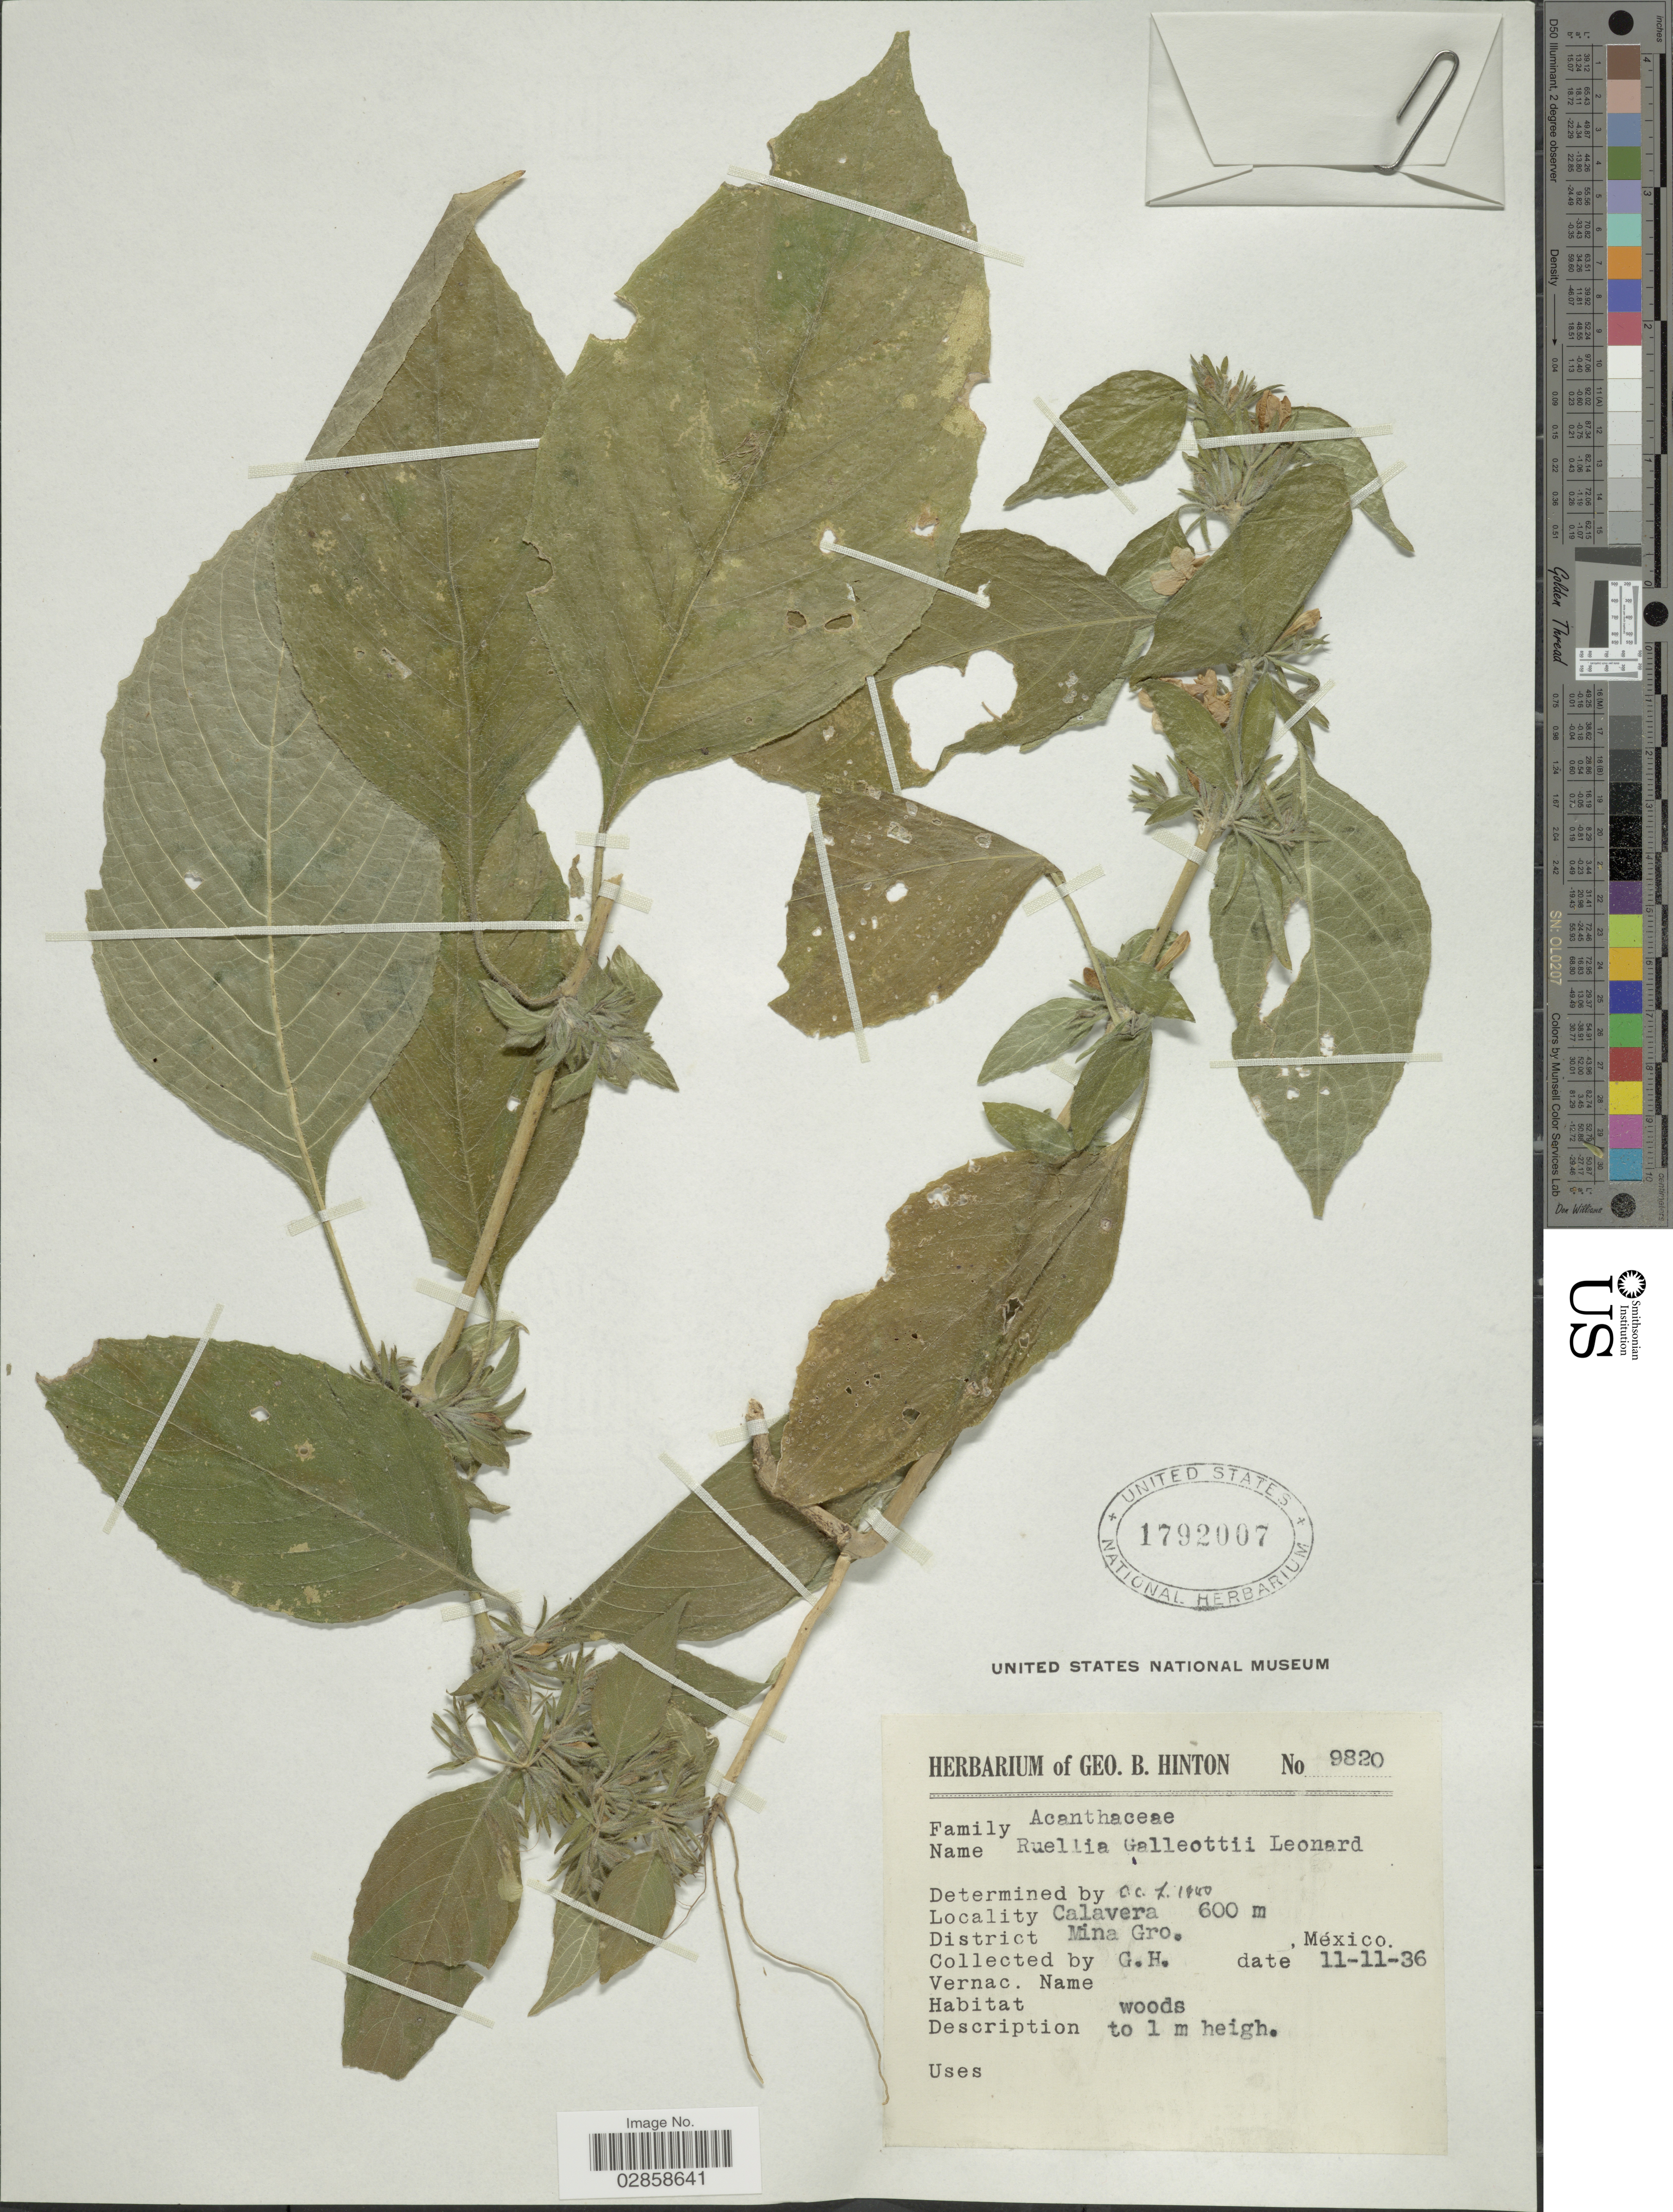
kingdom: Plantae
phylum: Tracheophyta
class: Magnoliopsida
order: Lamiales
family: Acanthaceae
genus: Ruellia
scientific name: Ruellia inundata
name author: Kunth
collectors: G. B. Hinton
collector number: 9820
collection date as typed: Transcribed d/m/y: 11/11/36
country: Mexico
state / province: Guerrero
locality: Calavera. District Mina, Gro.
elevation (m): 600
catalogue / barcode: US 1792007